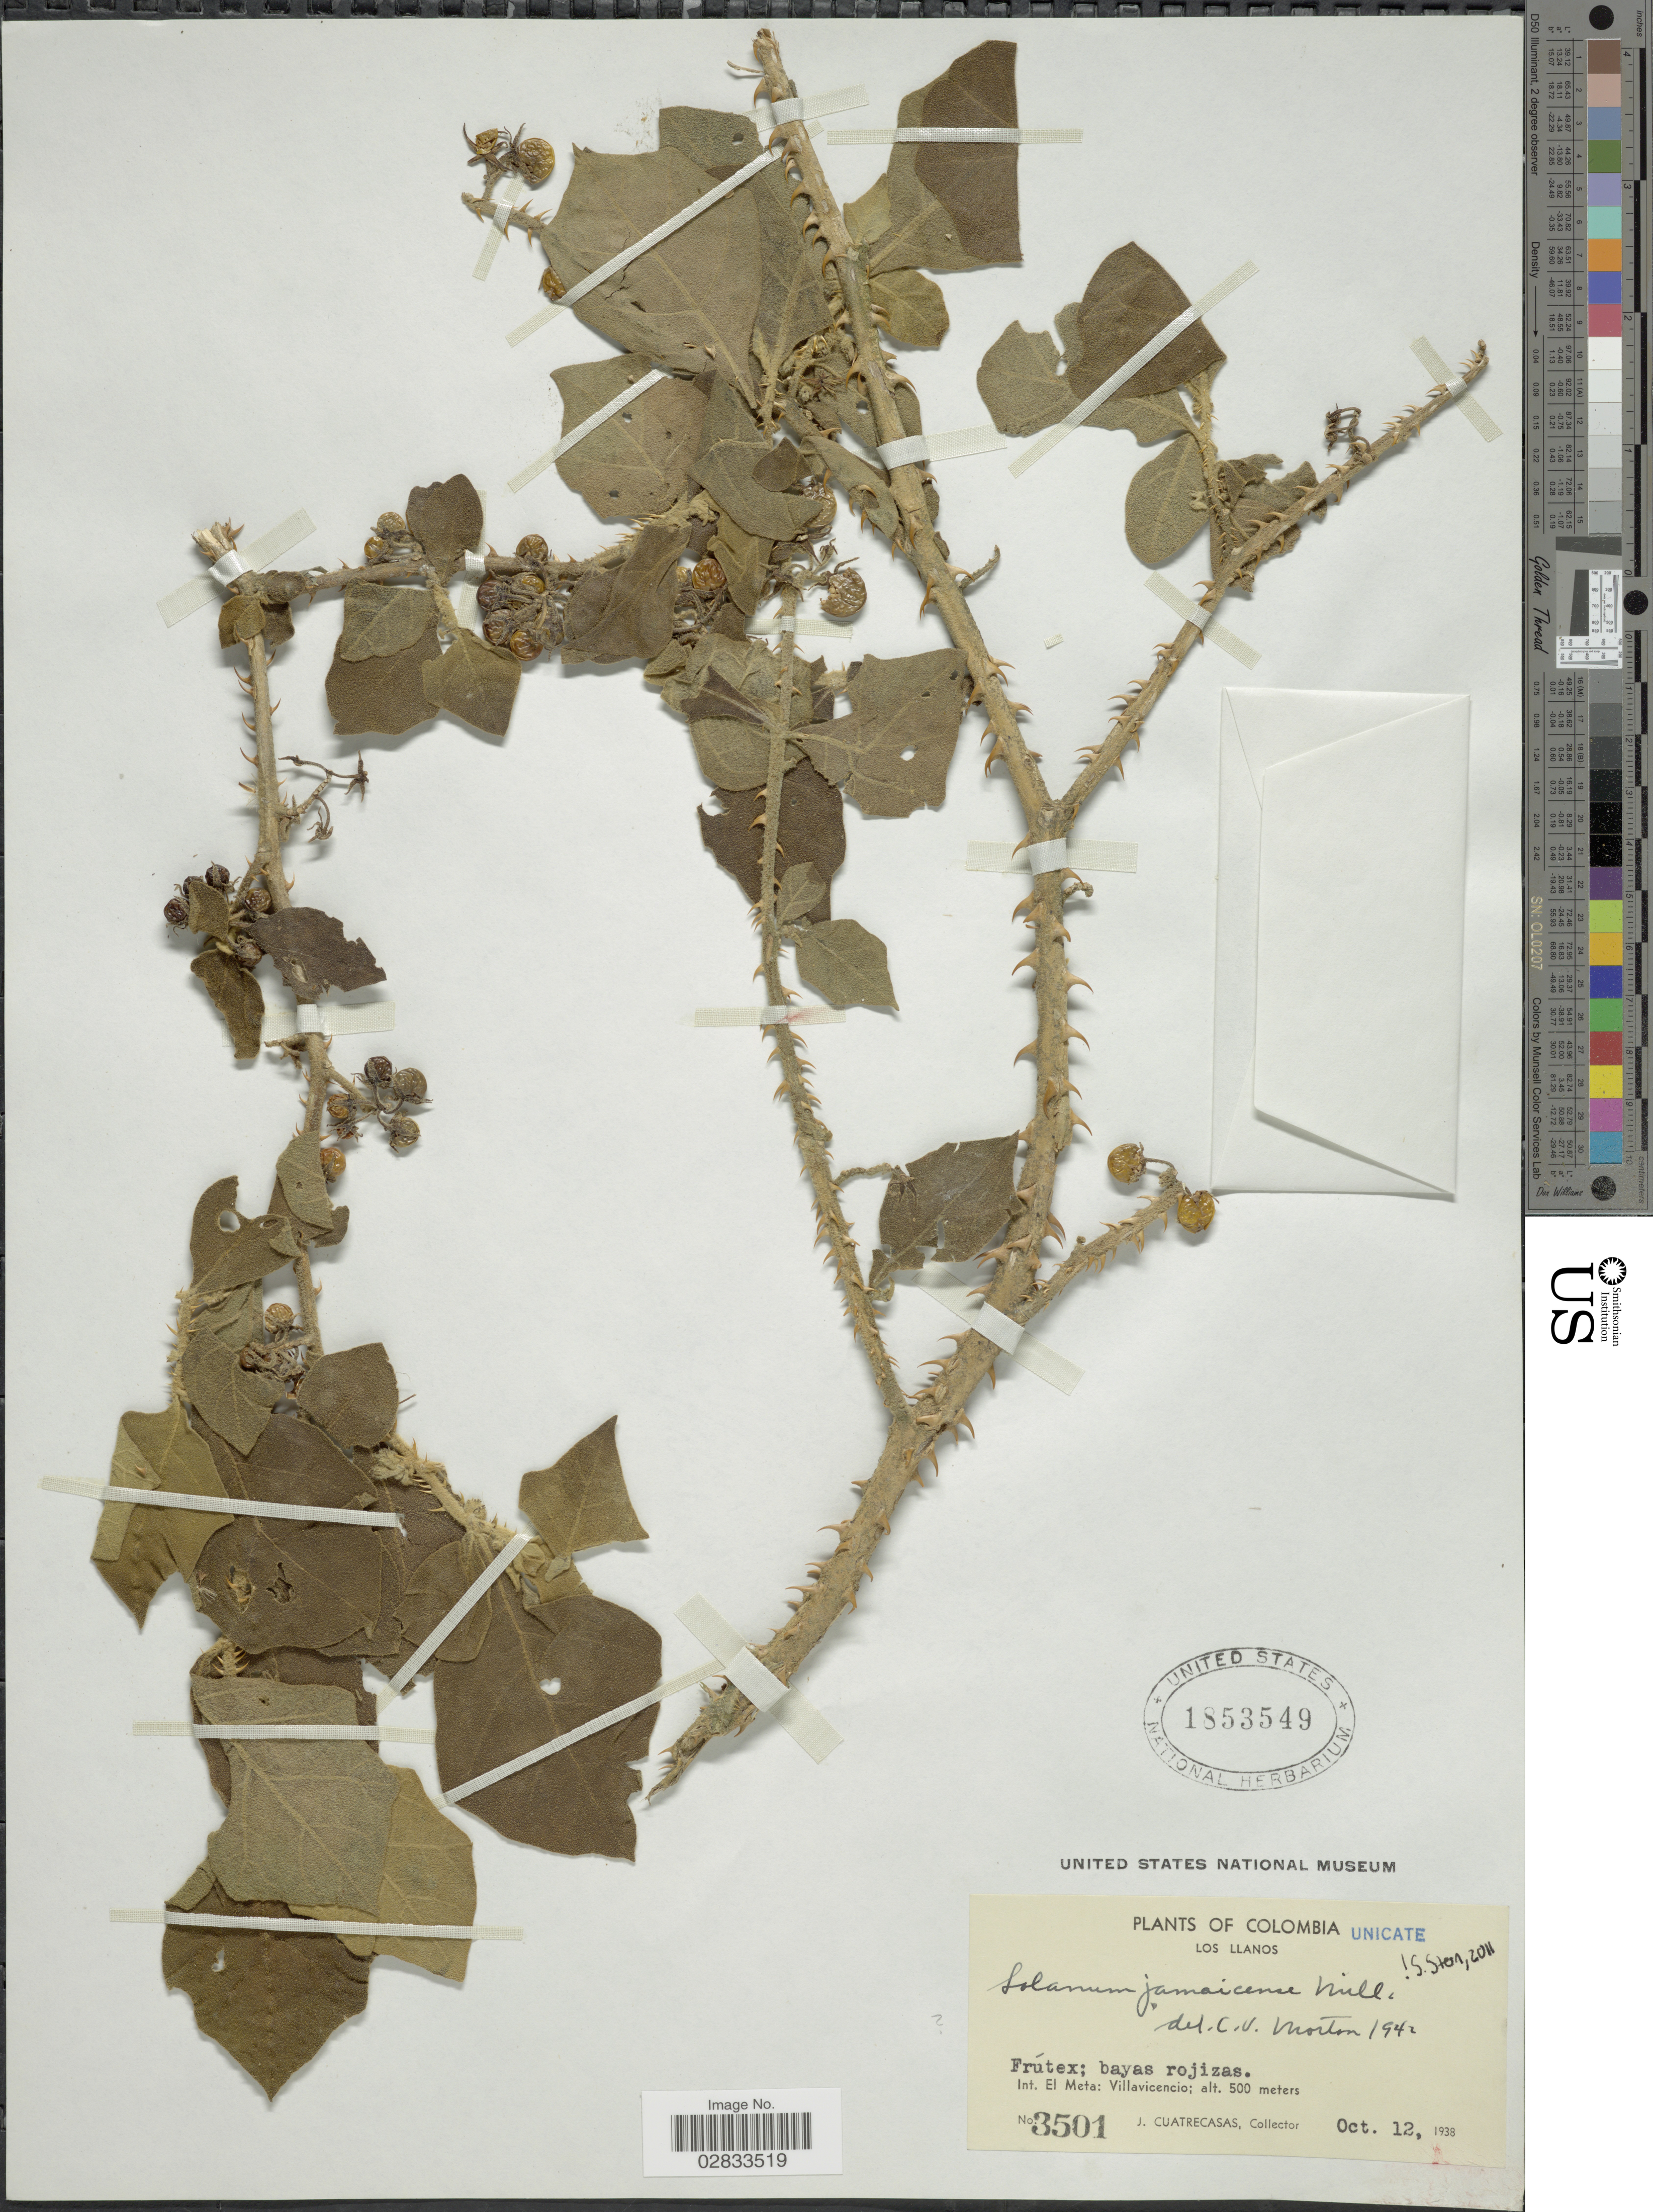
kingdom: Plantae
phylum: Tracheophyta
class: Magnoliopsida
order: Solanales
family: Solanaceae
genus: Solanum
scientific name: Solanum jamaicense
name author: Mill.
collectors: J. Cuatrecasas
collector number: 3501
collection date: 1938-10-12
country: Colombia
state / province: Meta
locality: Los Llanos. Int. El Meta: Villavicencio.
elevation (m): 500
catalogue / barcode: US 1853549